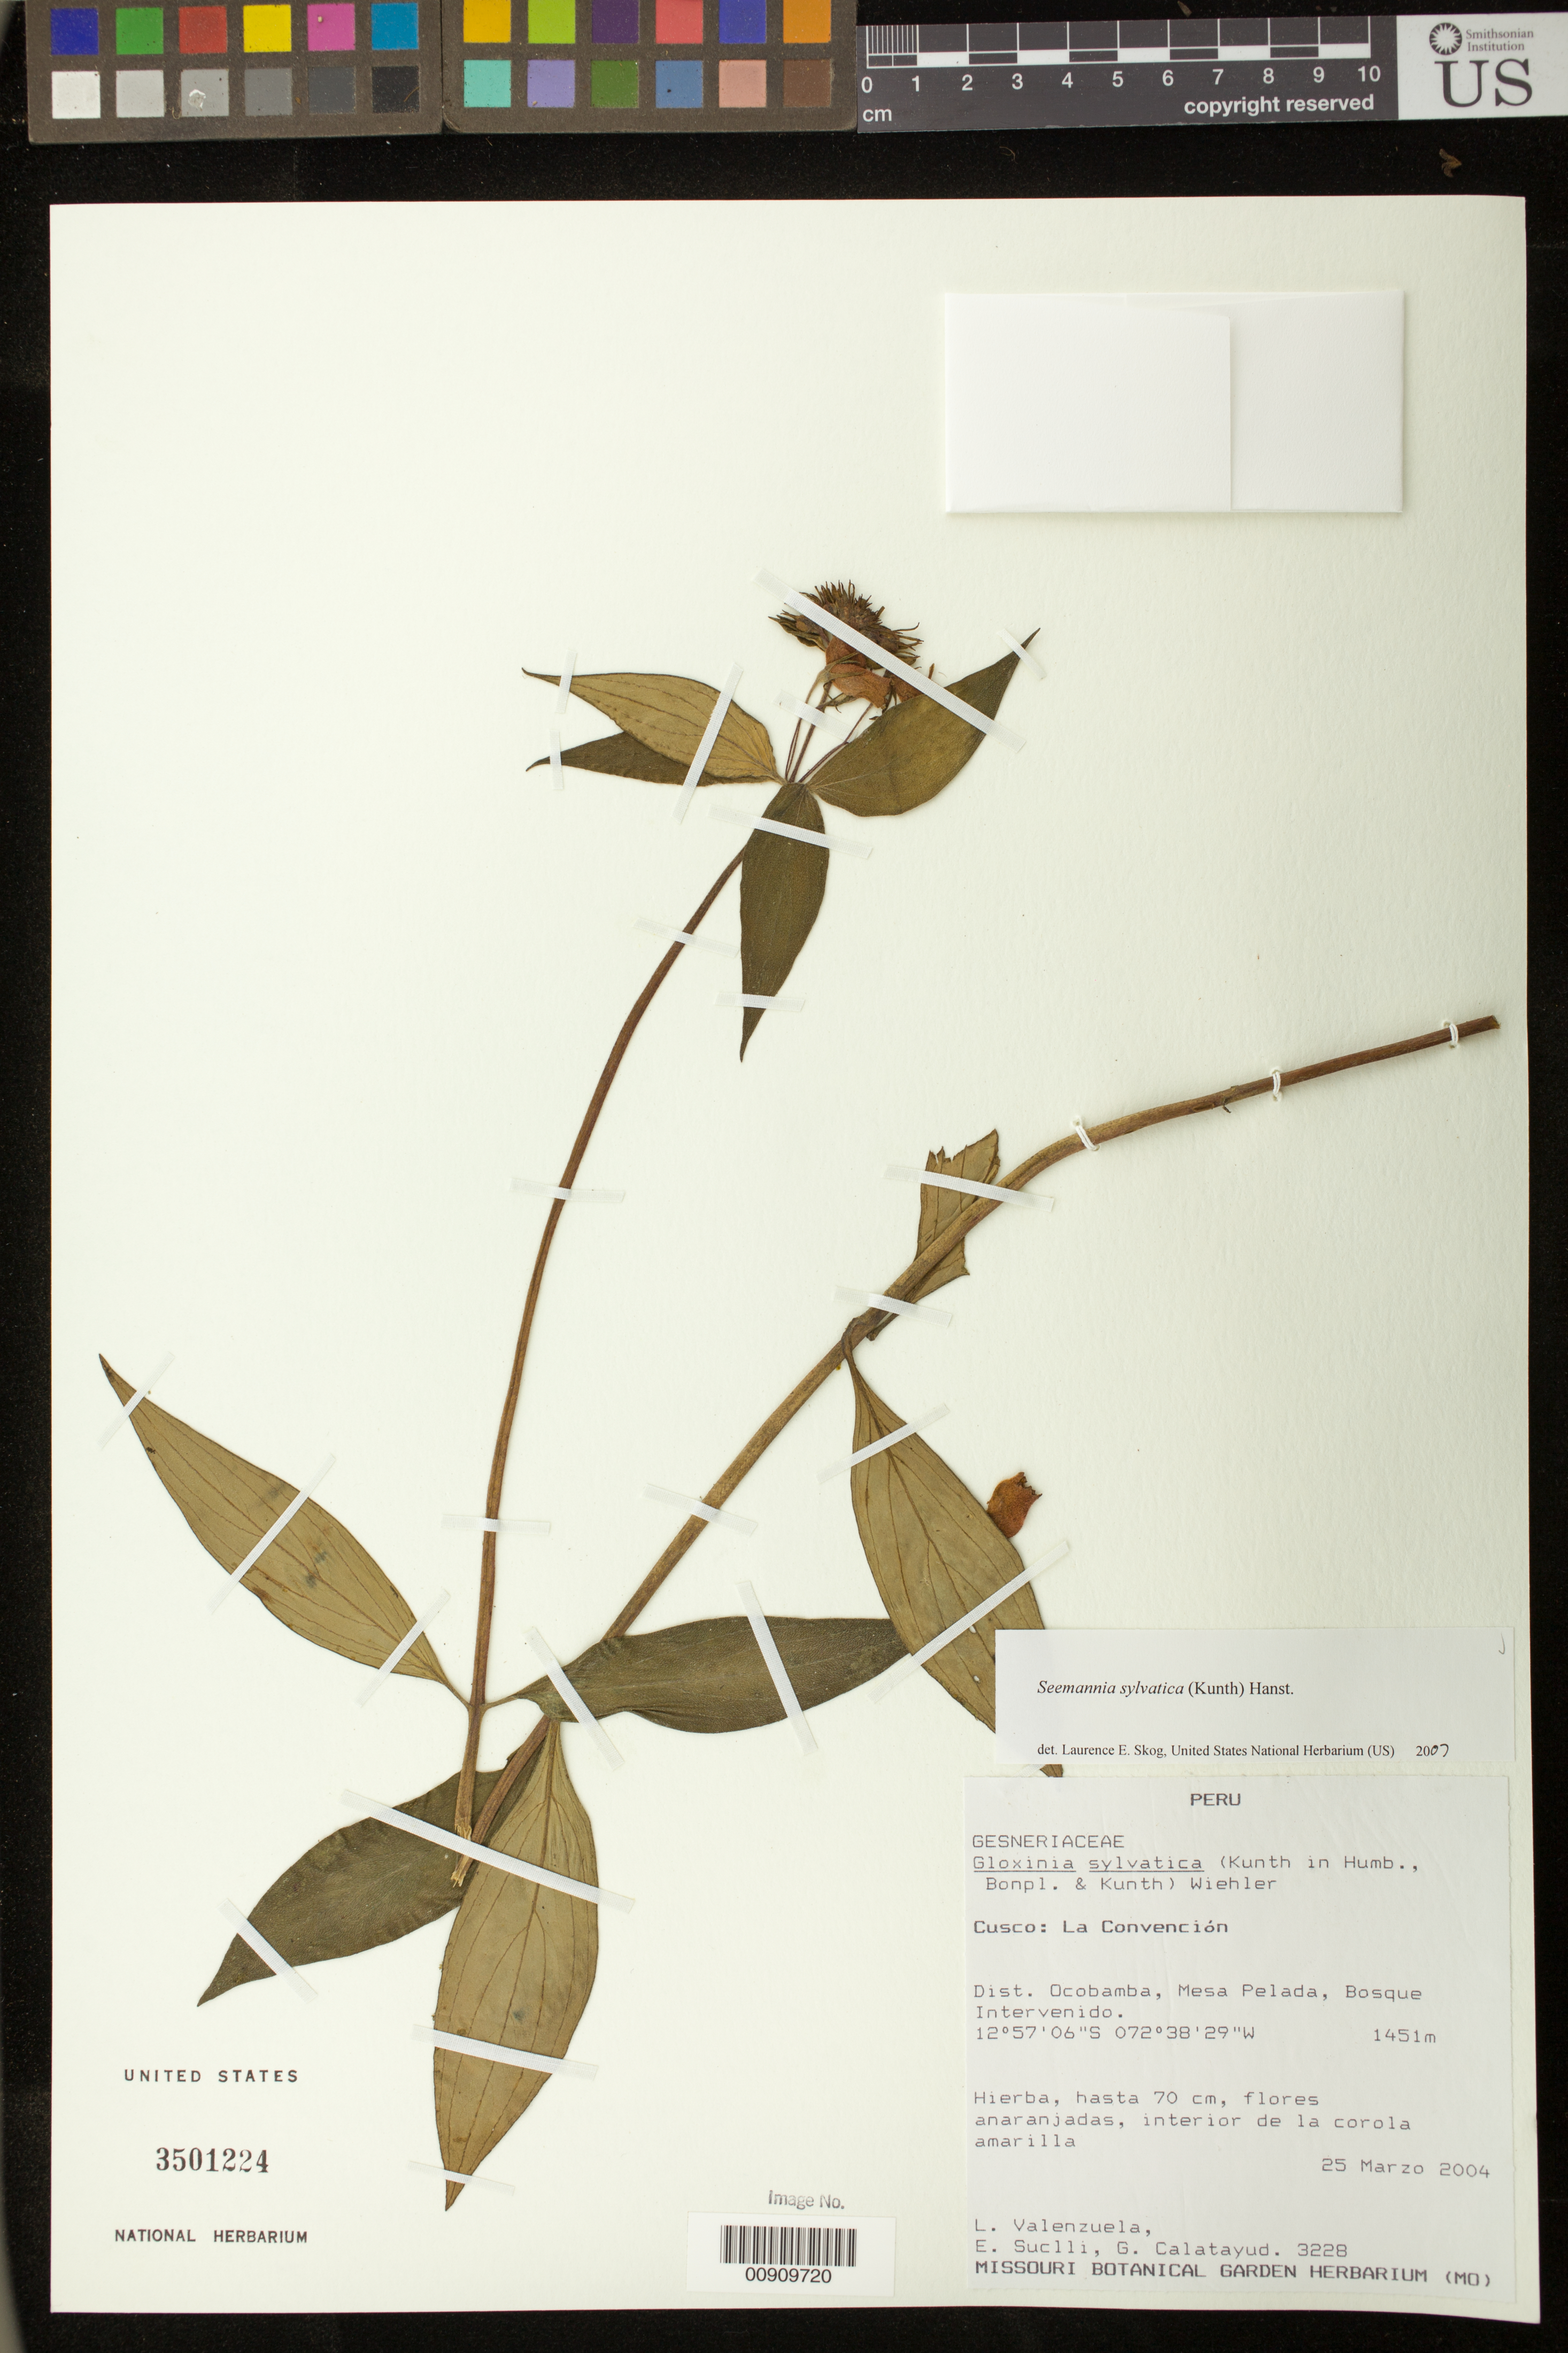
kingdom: Plantae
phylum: Tracheophyta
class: Magnoliopsida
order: Lamiales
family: Gesneriaceae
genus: Seemannia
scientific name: Seemannia sylvatica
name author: (Kunth) Hanst.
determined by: Skog, Laurence E.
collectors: L. Valenzuela, E. Suclli & G. Calatayud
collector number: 3228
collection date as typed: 25 Mar 2004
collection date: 2004-03-25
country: Peru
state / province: Cusco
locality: Cusco: La Convención. Dist. Ocobamba, Mesa Pelada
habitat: Bosque intervenido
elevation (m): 1451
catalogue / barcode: US 3501224